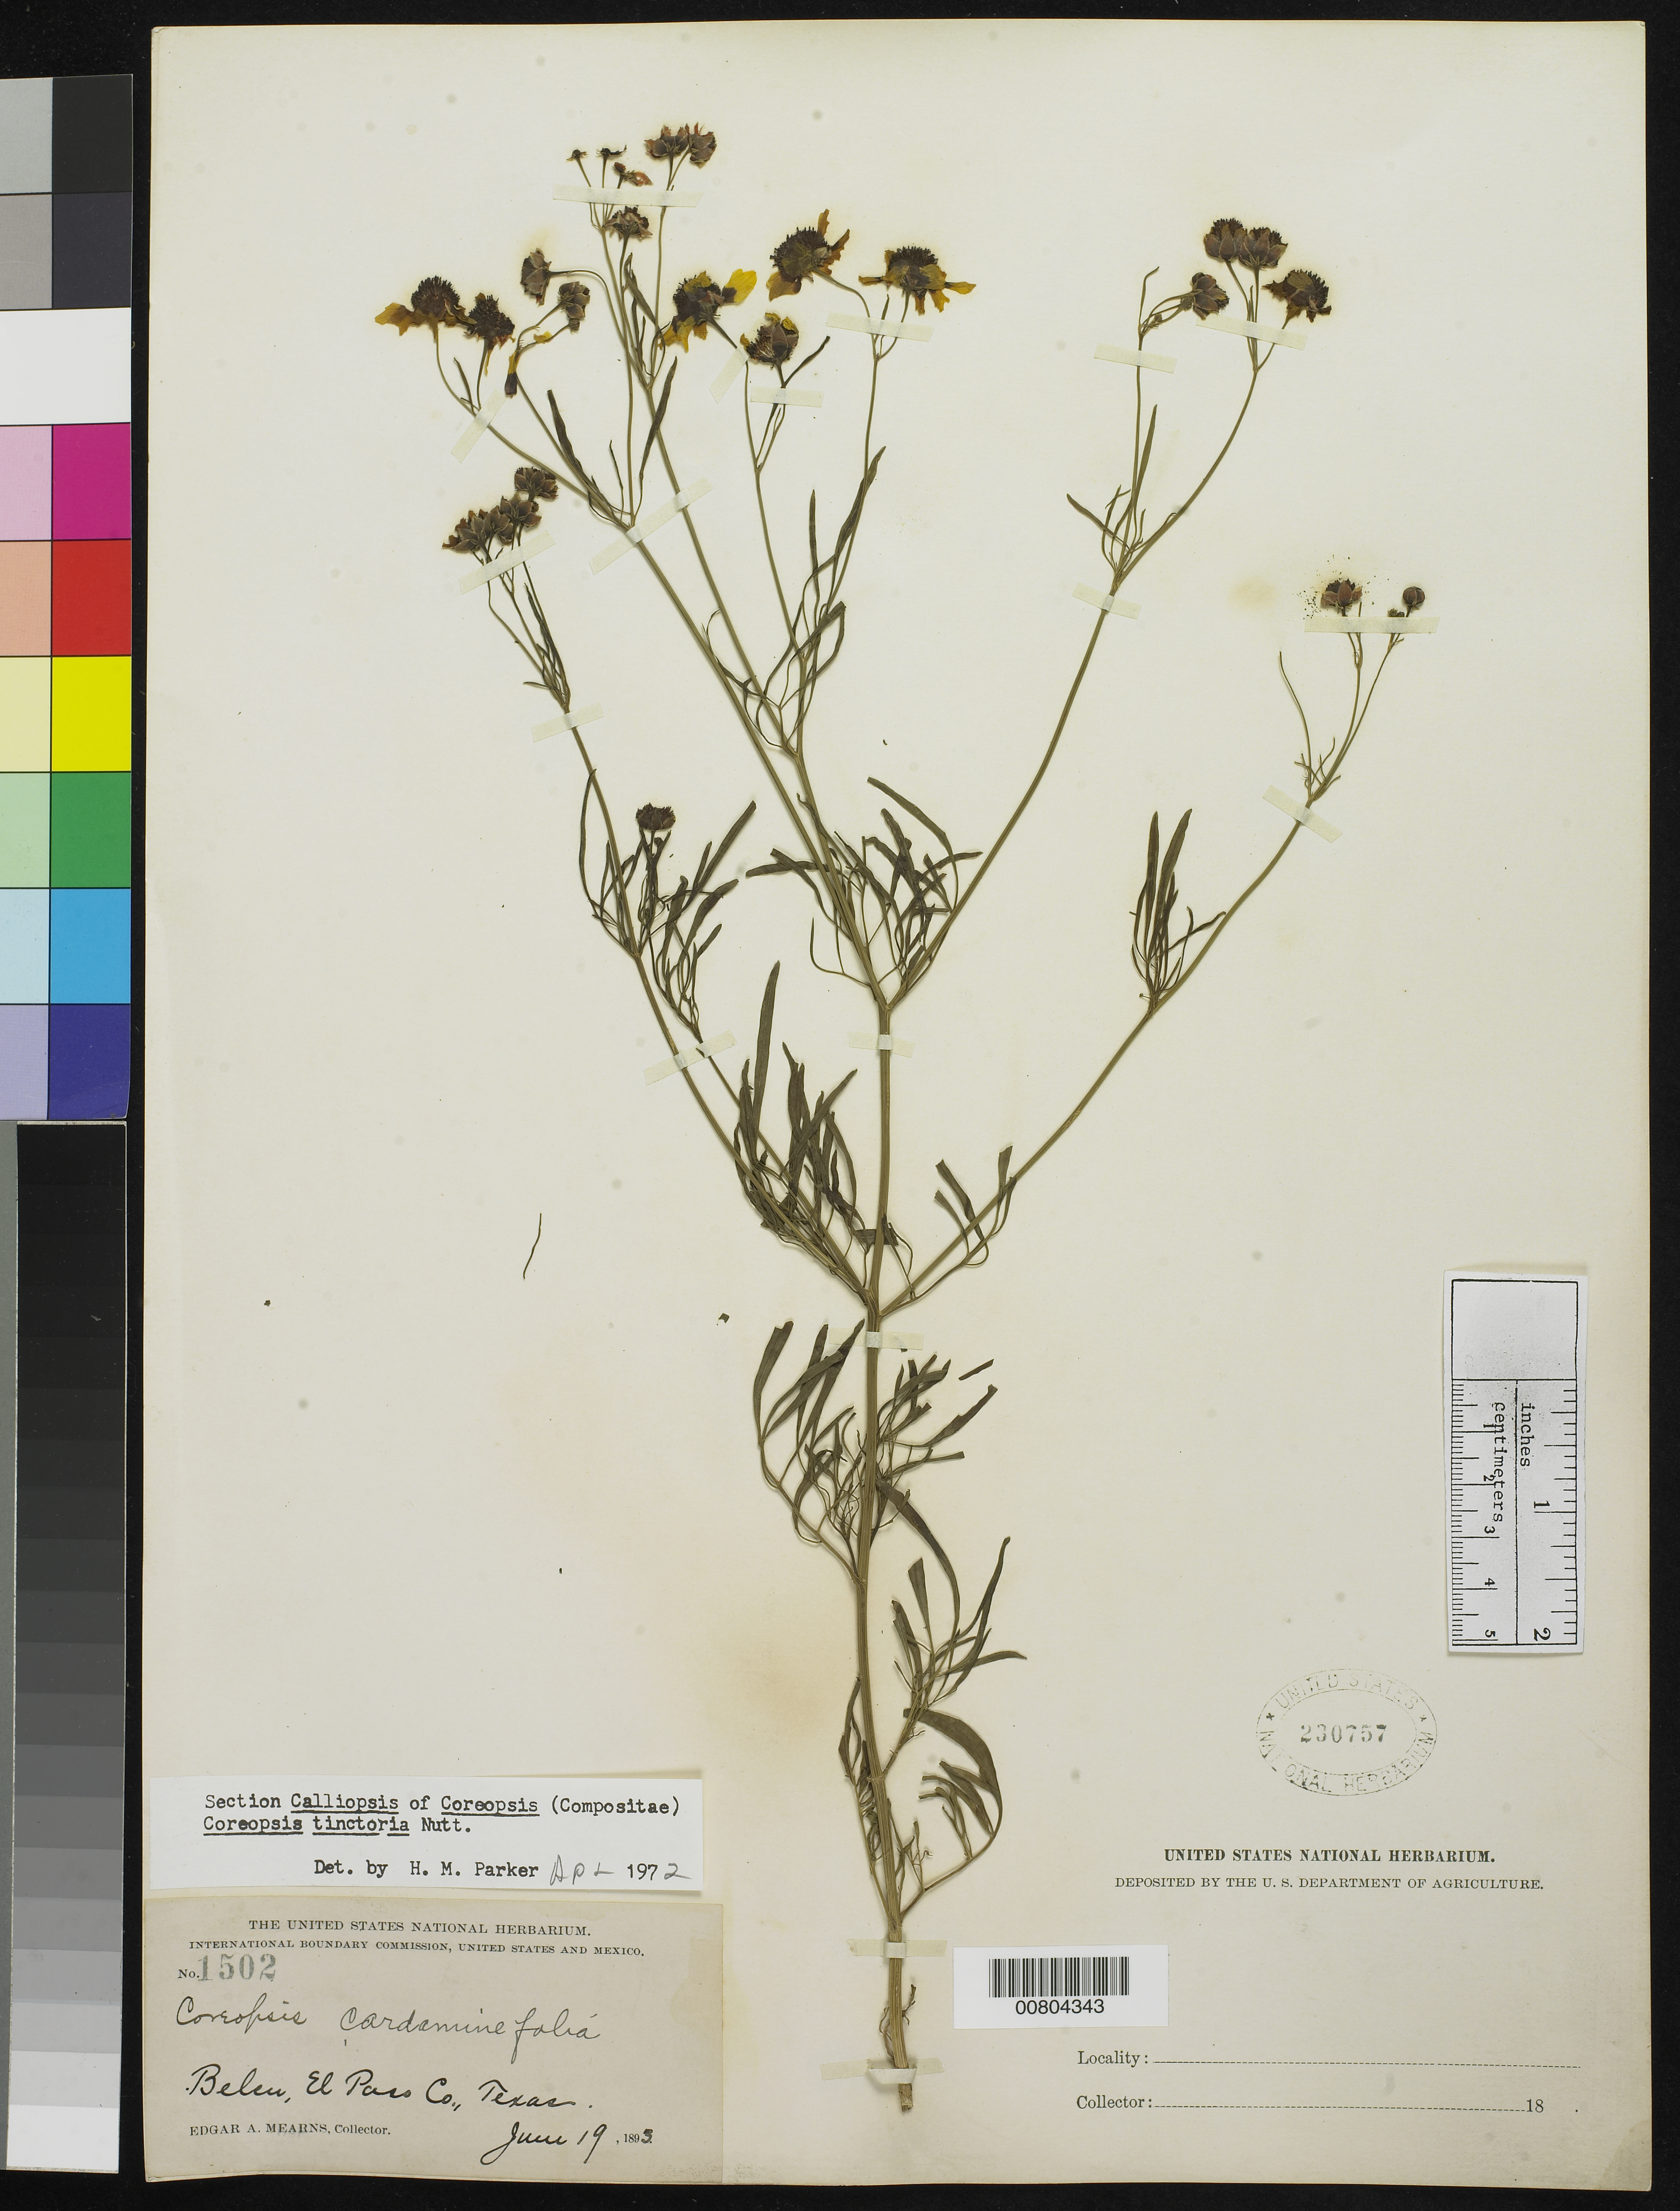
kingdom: Plantae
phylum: Tracheophyta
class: Magnoliopsida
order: Asterales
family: Asteraceae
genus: Coreopsis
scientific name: Coreopsis tinctoria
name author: Nutt.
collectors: E. A. Mearns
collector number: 1502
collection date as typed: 19 Jun 1893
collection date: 1893-06-19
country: United States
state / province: Texas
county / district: El Paso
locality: Belen, El Paso County, Texas.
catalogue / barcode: US 230757